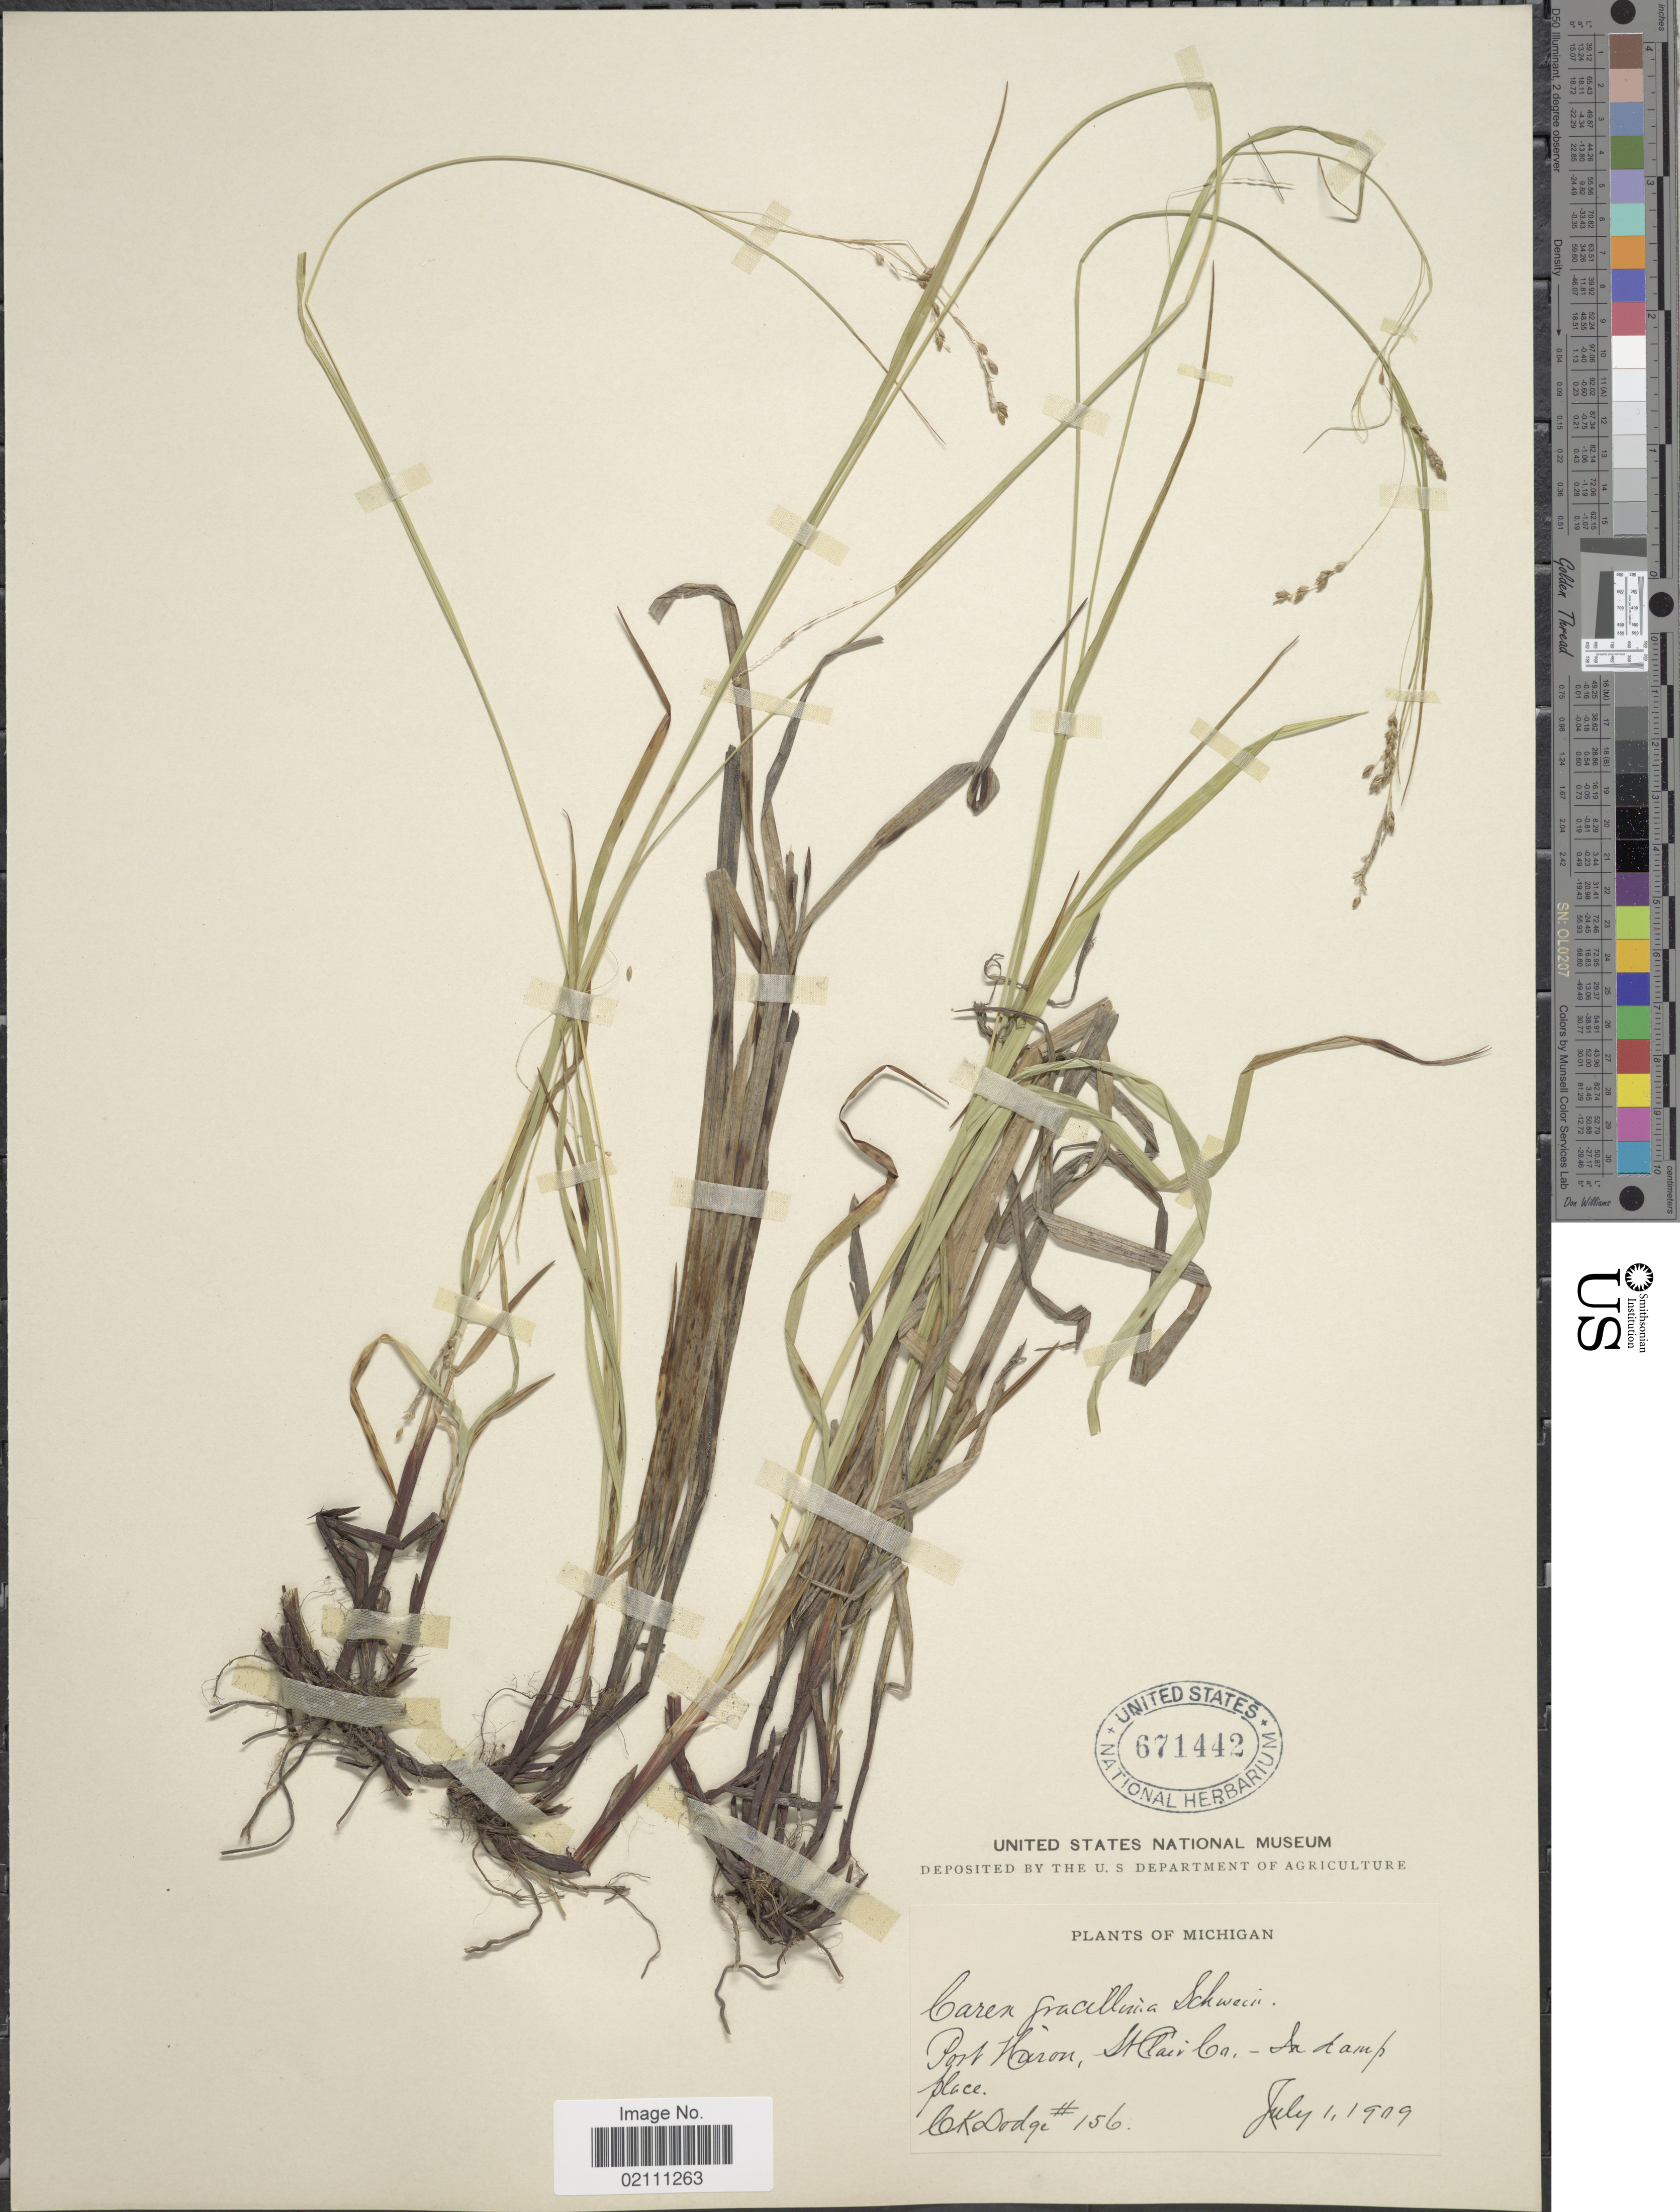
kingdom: Plantae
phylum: Tracheophyta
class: Liliopsida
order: Poales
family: Cyperaceae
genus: Carex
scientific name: Carex gracillima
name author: Schwein.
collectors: C. Dodge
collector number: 156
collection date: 1909-07-01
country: United States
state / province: Michigan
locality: Port Huron, St. Clair Co.-in damp place.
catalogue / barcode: US 671442